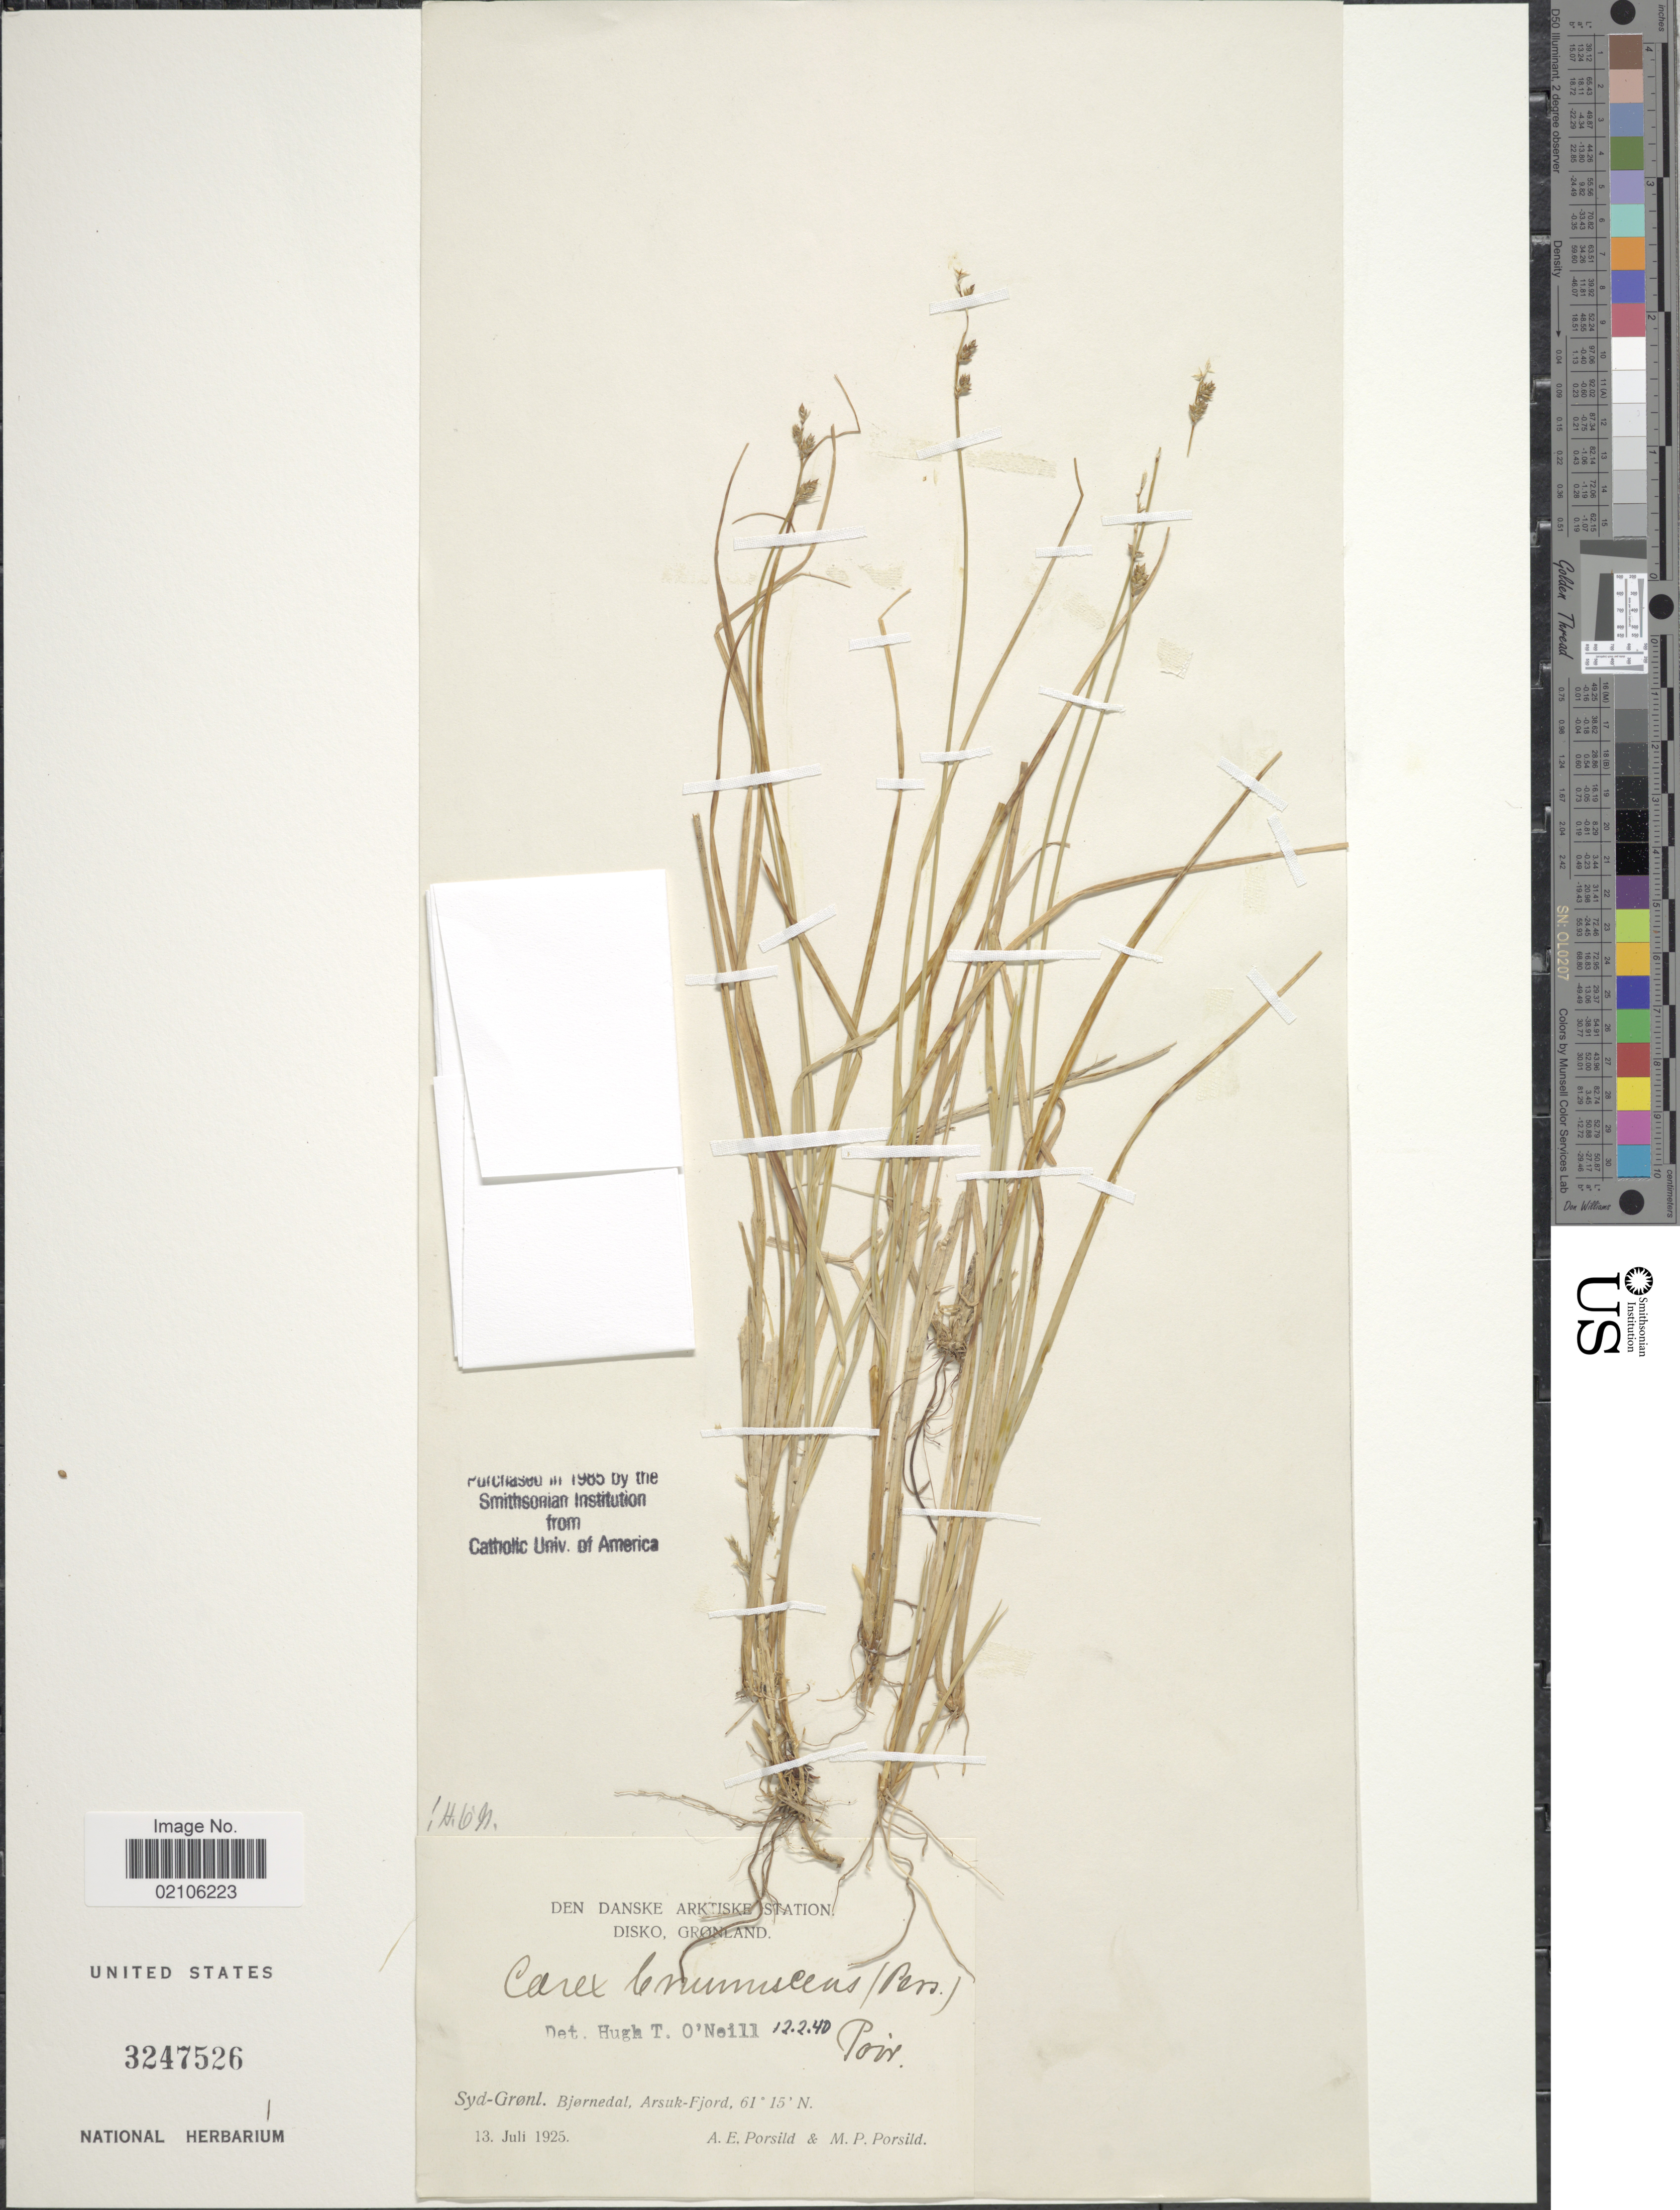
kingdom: Plantae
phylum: Tracheophyta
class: Liliopsida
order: Poales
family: Cyperaceae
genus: Carex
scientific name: Carex brunnescens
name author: (Pers.) Poir.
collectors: A. E. Porsild & M. P. Porsild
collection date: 1925-07-13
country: Greenland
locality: Den Danske, Artiske Station, Disko, Gronland, Syd-Gronl. Bjordenal, Arsuk-Fjord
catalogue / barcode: US 3247526